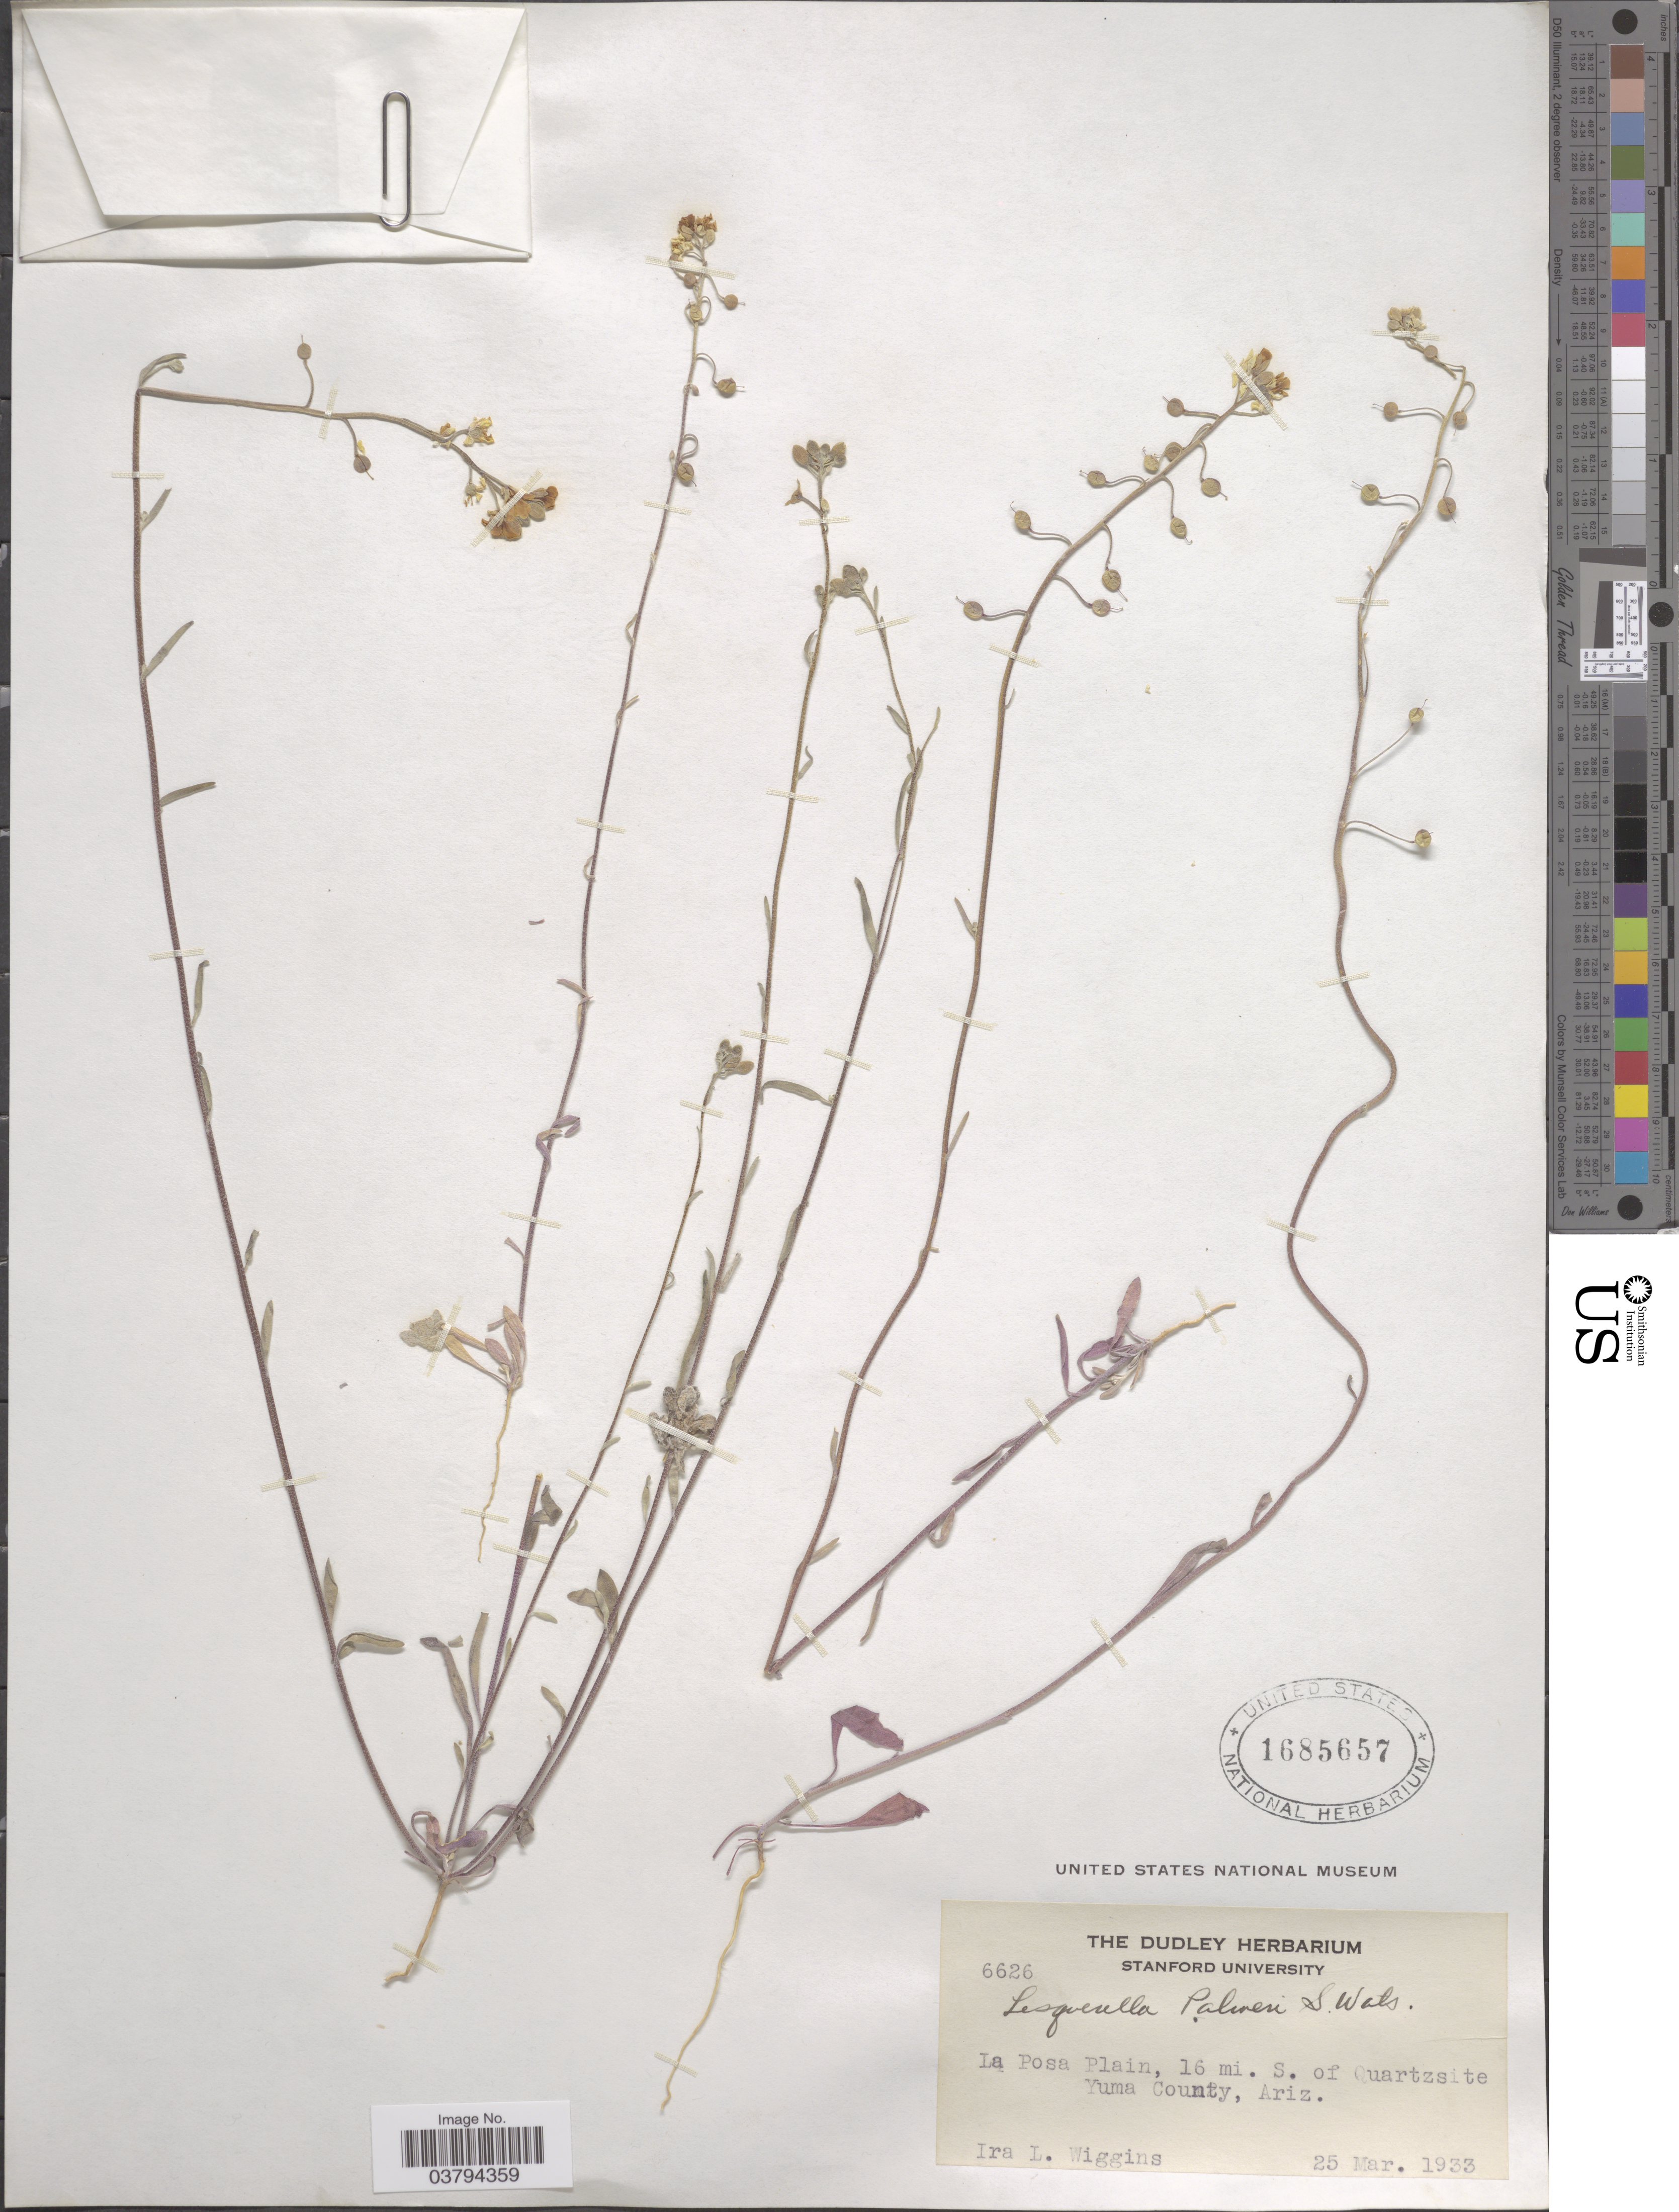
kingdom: Plantae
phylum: Tracheophyta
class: Magnoliopsida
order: Brassicales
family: Brassicaceae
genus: Lesquerella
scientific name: Lesquerella tenella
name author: A. Nelson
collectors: I. L. Wiggins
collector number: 6626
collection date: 1933-03-25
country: United States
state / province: Arizona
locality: La Posa Plain, 16 mi. S. of Quartzsite Yuma County.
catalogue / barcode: US 1685657